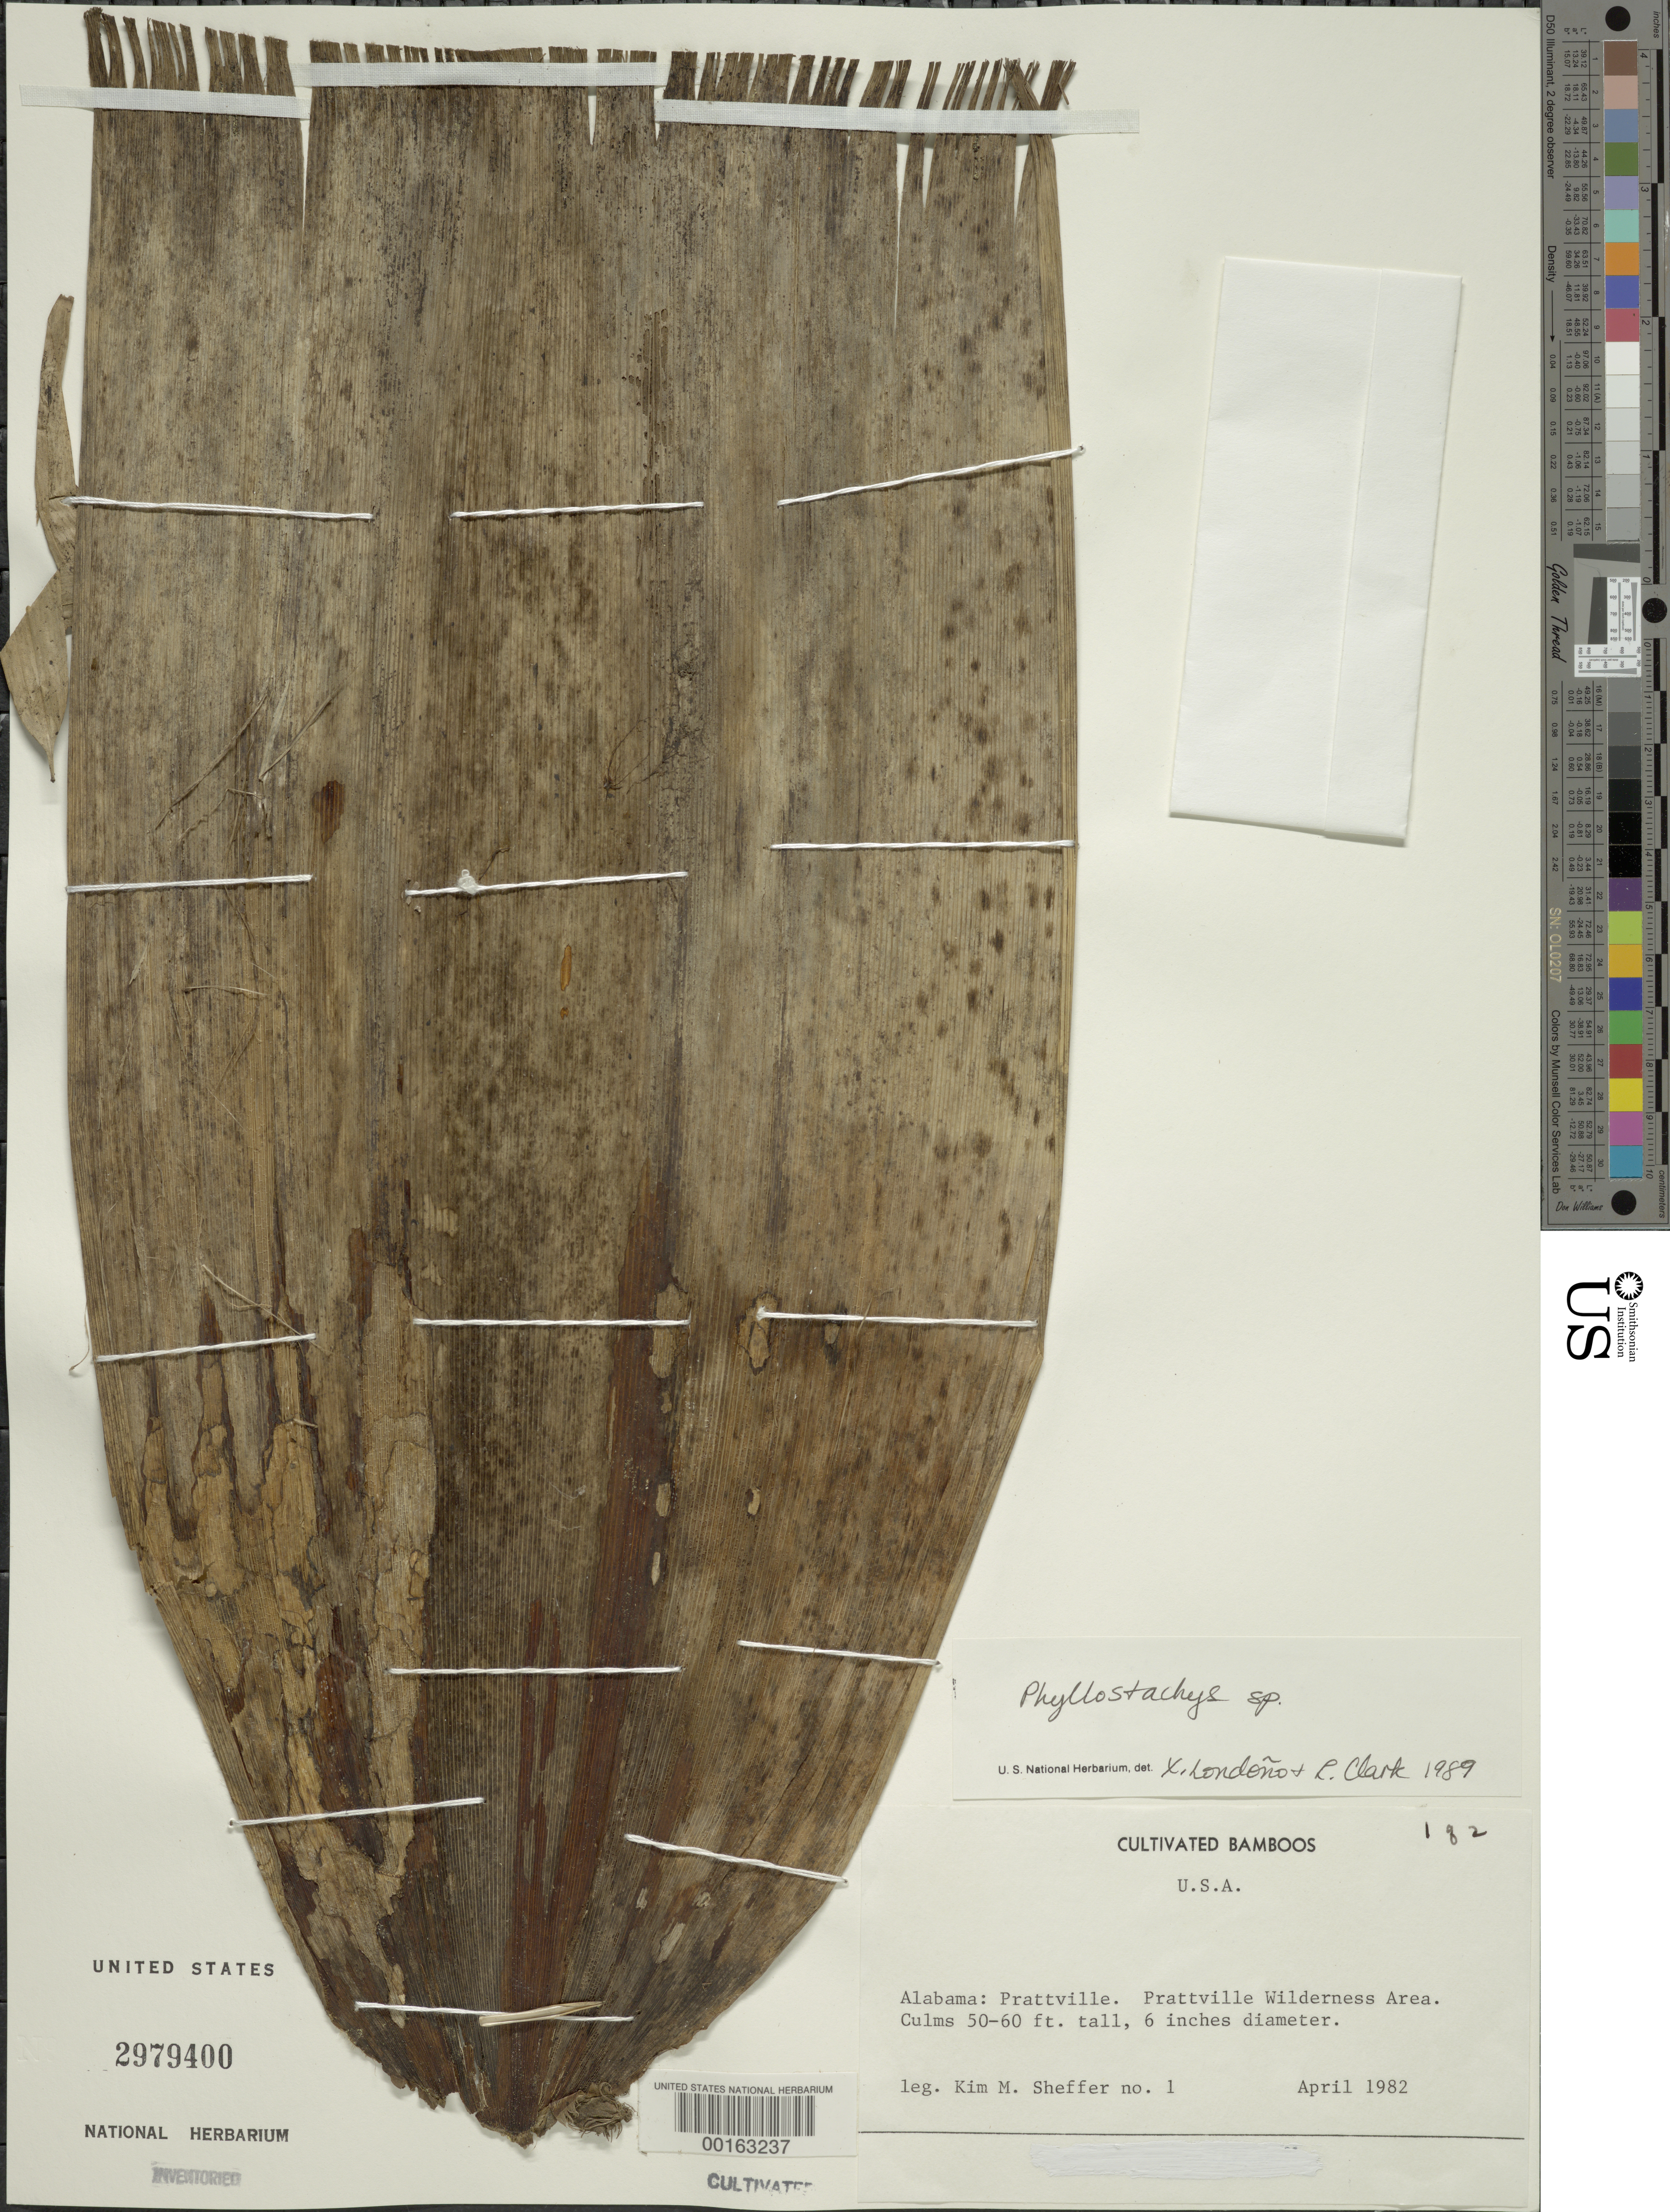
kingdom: Plantae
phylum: Tracheophyta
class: Liliopsida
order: Poales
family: Poaceae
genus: Phyllostachys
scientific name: Phyllostachys sp.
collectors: K. Sheffer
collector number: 1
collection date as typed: Apr 1982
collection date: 1982-04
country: United States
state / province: Alabama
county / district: Autauga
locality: Prattville, prattville wilderness area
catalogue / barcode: US 2979400